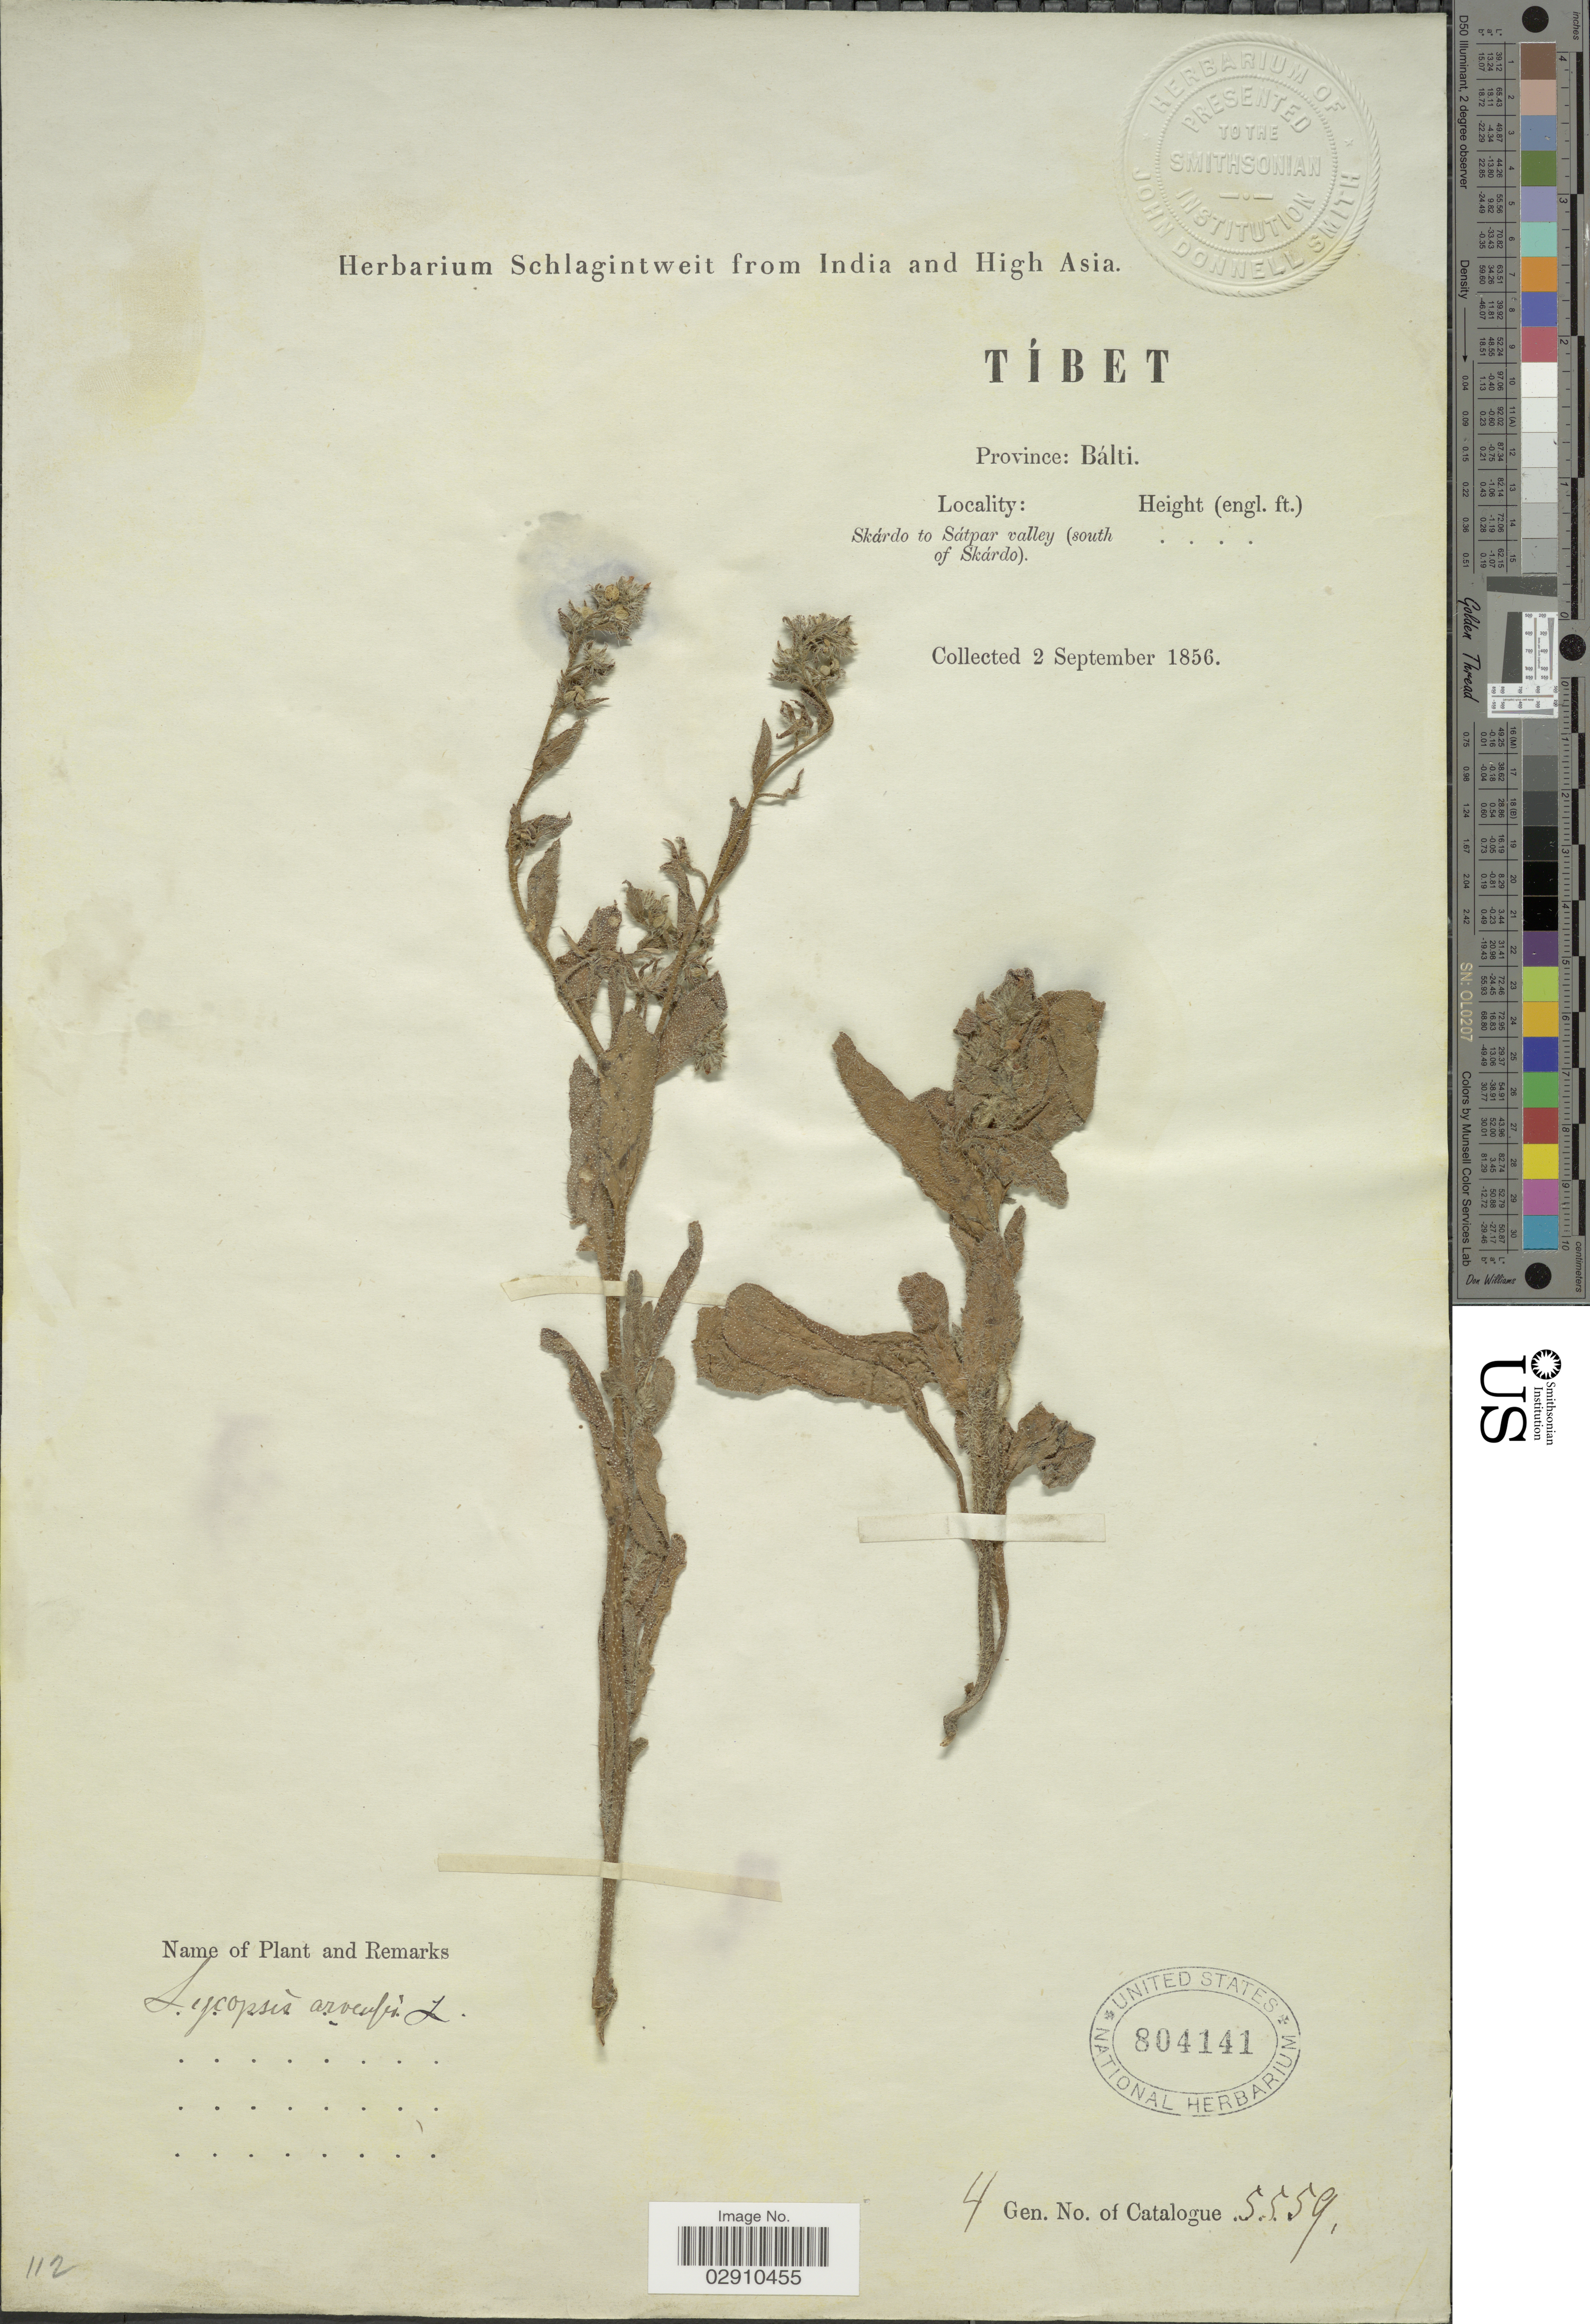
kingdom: Plantae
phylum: Tracheophyta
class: Magnoliopsida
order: Boraginales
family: Boraginaceae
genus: Lycopsis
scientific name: Lycopsis arvensis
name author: L.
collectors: ex herb. Schlagintweit from India and High Asia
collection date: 1856-09-02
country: China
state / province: Xizang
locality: Tíbet. Province: Bálti. Skárdo to Sätpar valley (south of Skárdo).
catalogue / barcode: US 804141